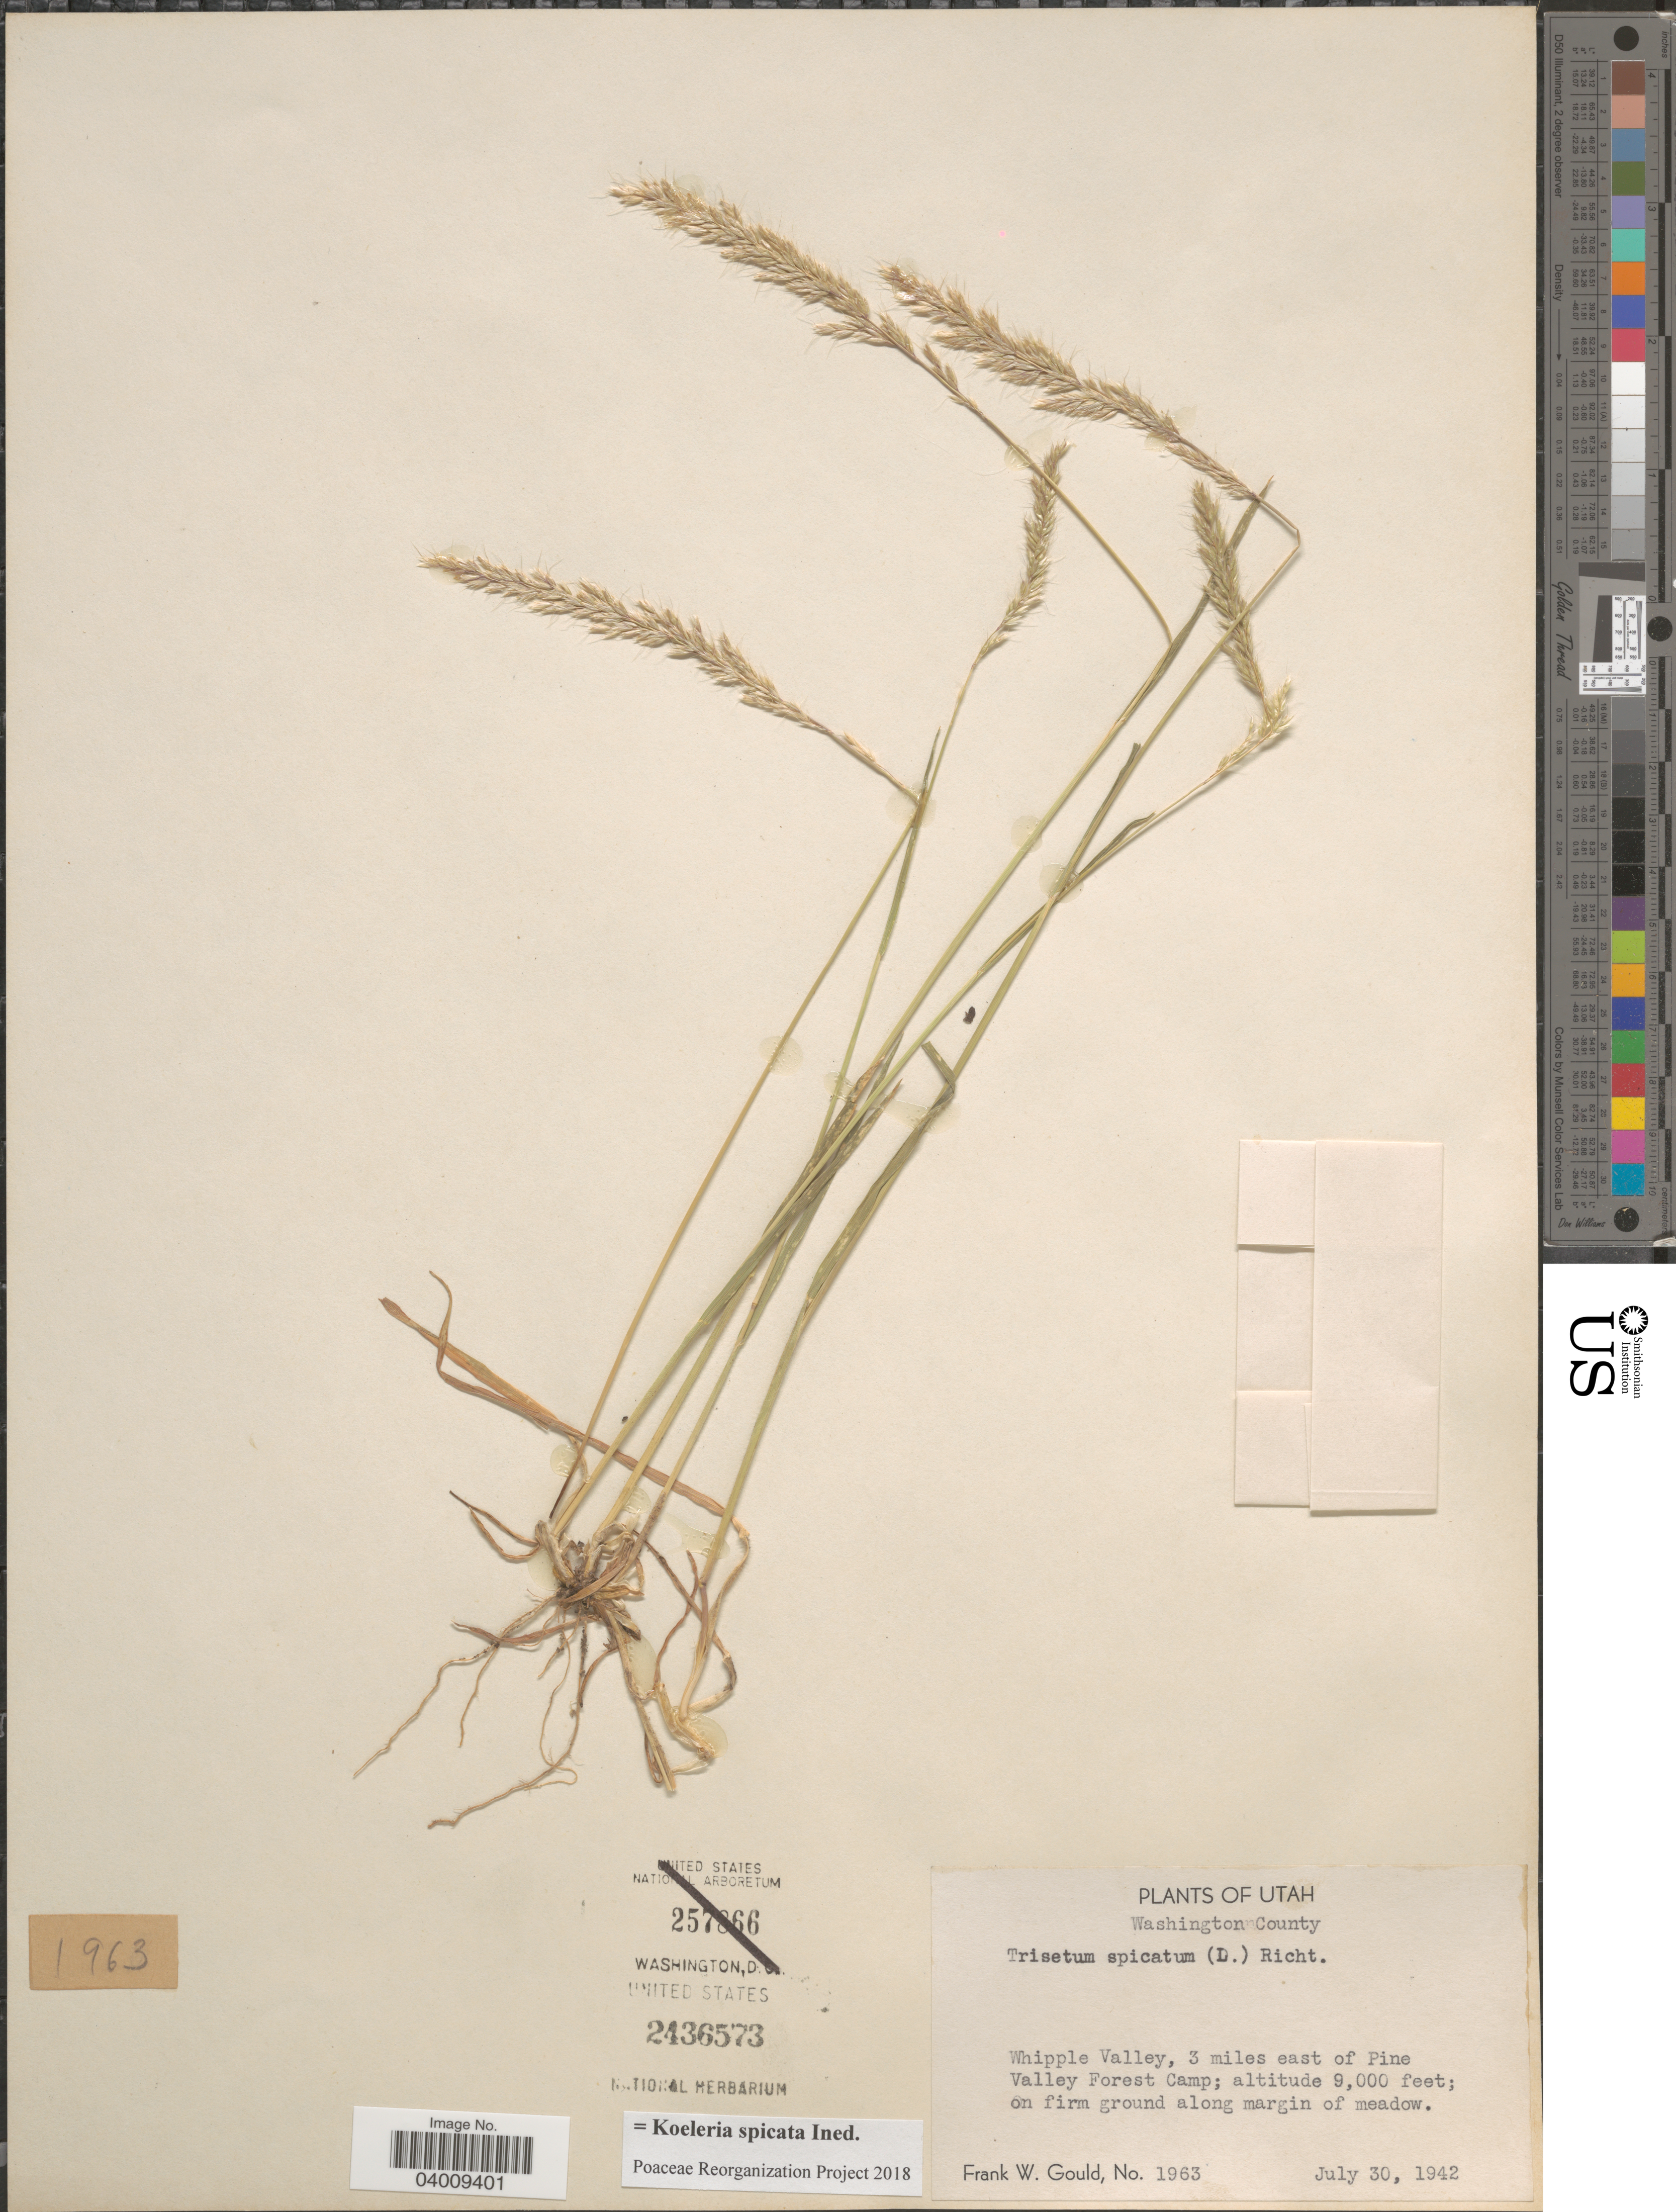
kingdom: Plantae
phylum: Tracheophyta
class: Liliopsida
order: Poales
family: Poaceae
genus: Koeleria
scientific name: Koeleria spicata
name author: (L.) Barberá et al.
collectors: F. W. Gould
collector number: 1963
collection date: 1942-07-30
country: United States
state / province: Utah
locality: Washington County. Whipple Valley, 3 miles east of Pine Valley Forest Camp.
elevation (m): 2743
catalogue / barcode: US 2436573